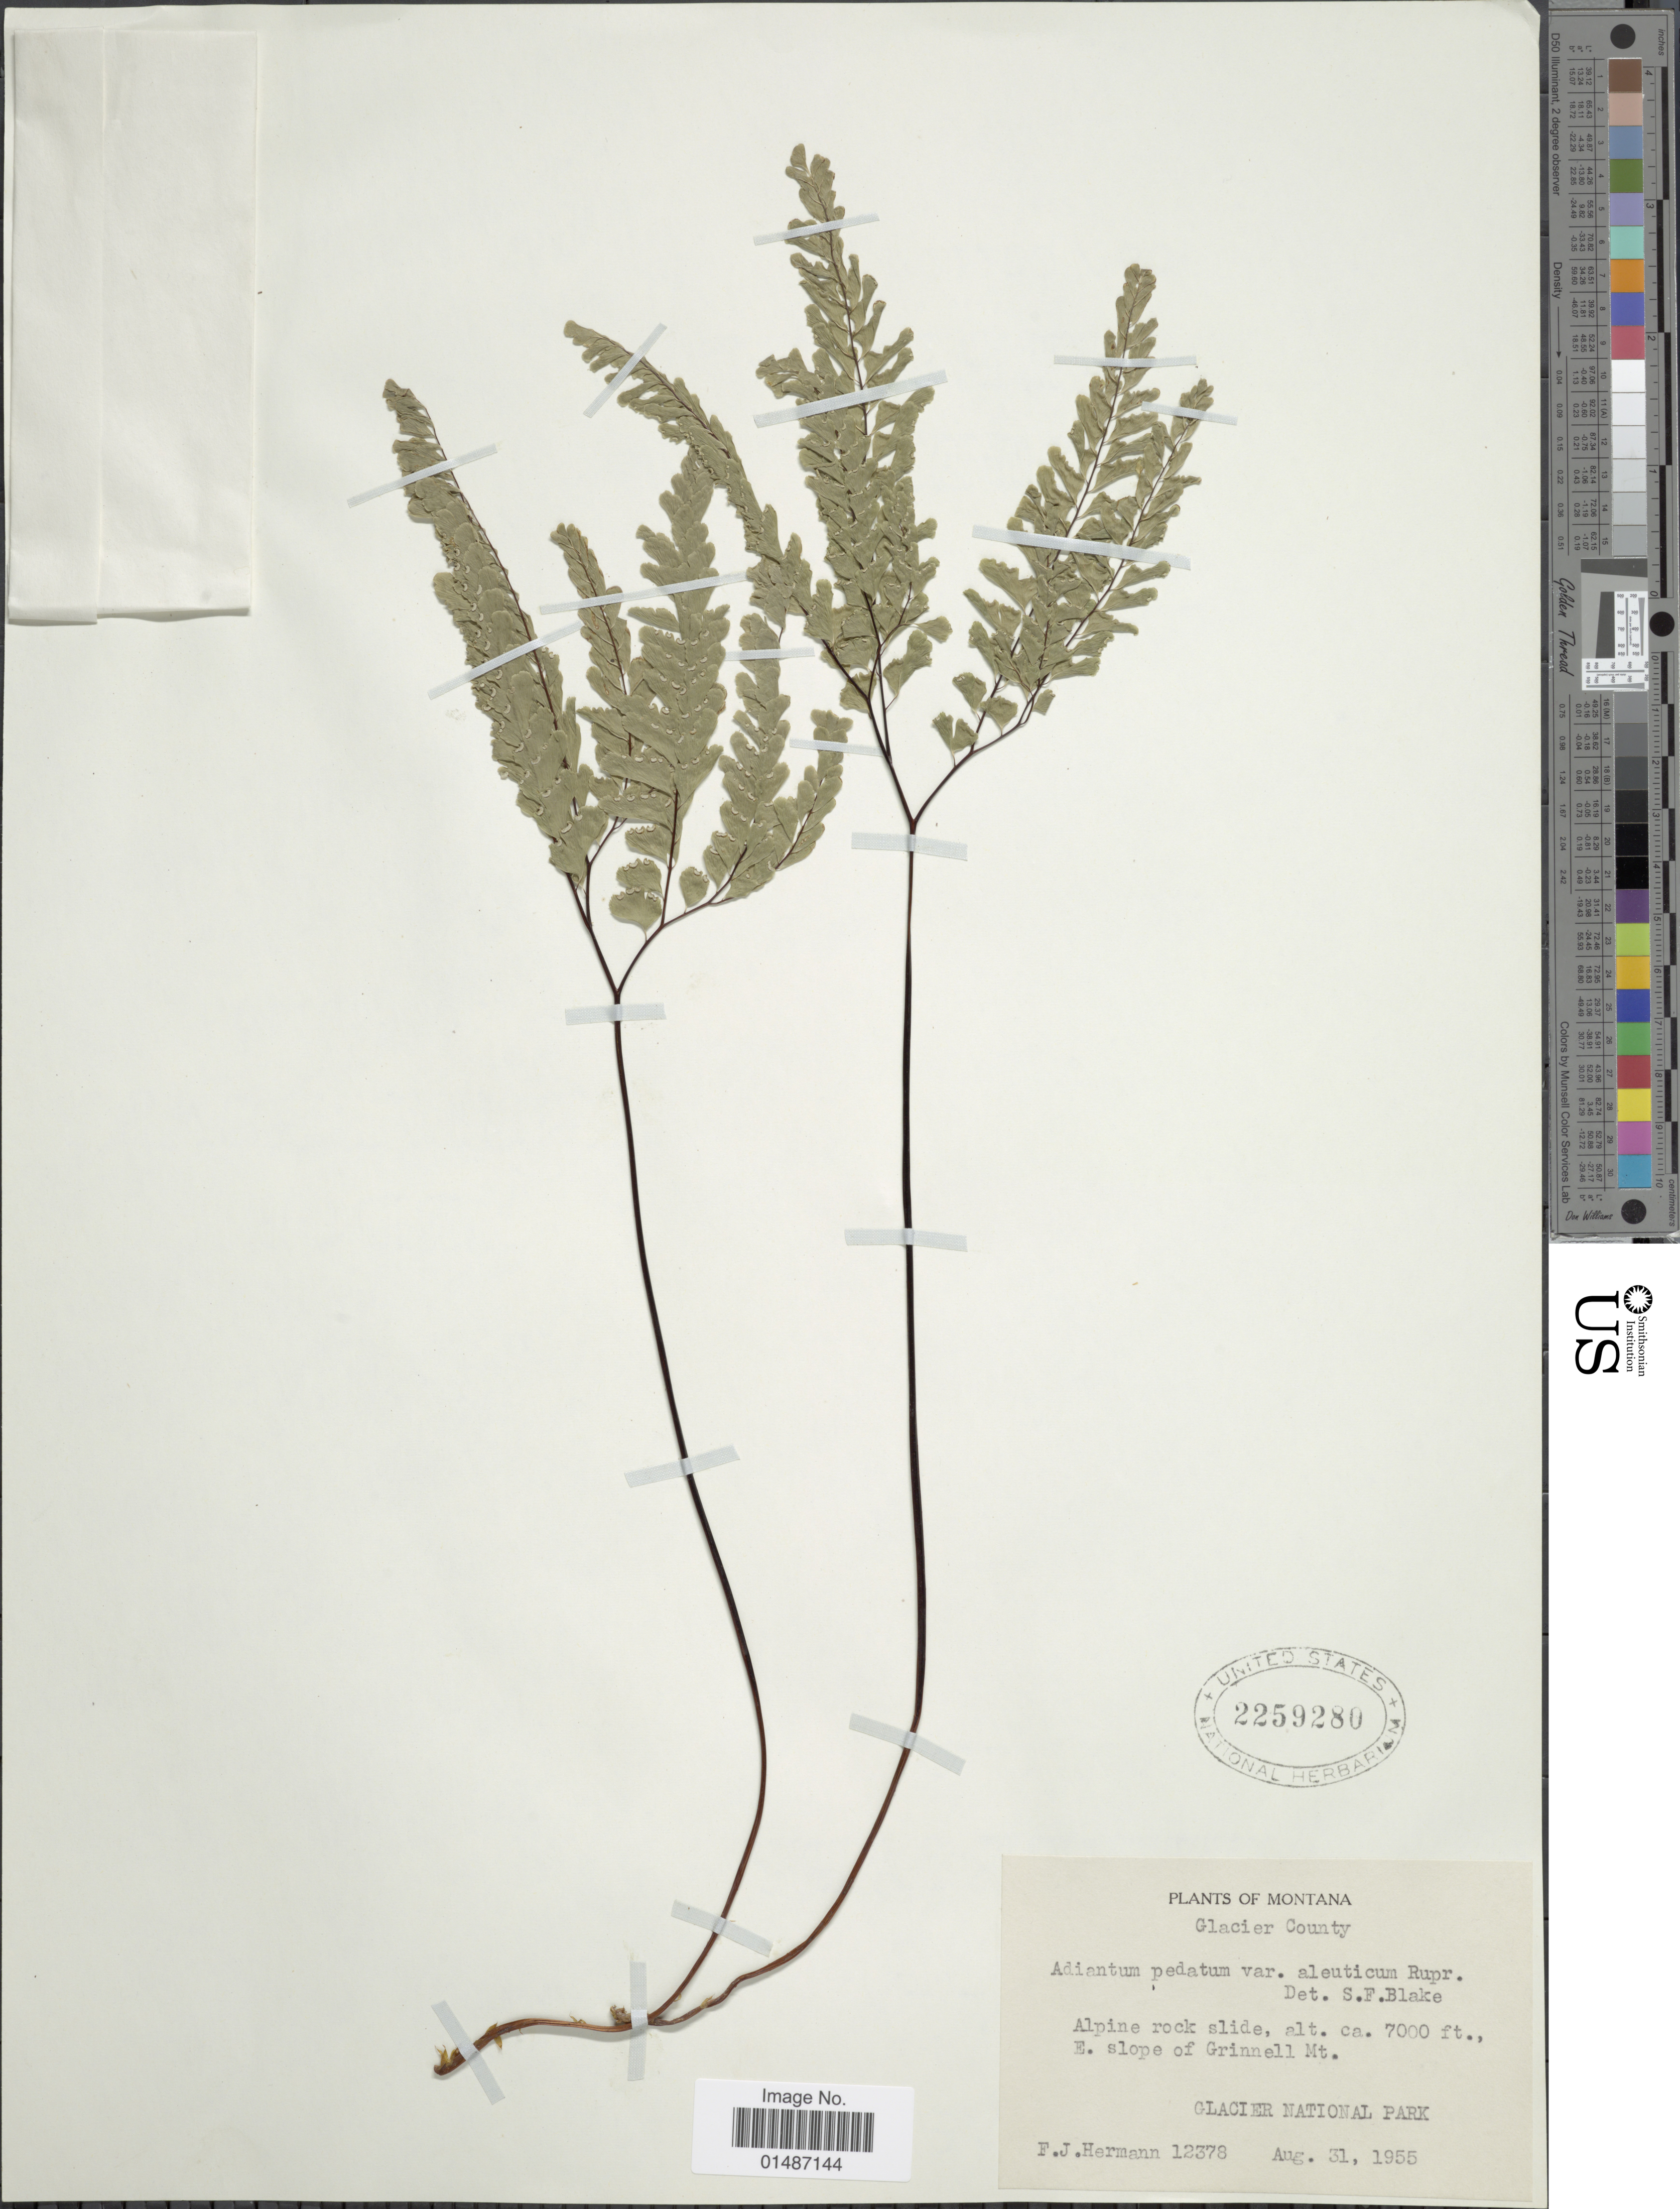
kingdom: Plantae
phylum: Tracheophyta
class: Polypodiopsida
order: Polypodiales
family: Pteridaceae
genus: Adiantum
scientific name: Adiantum pedatum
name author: L.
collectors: F. J. Hermann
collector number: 12378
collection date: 1955-08-31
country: United States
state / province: Montana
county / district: Glacier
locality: Alpine rock slide, E. slope of Grinnell Mt. Glacier National Park.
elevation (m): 2134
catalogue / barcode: US 2259280